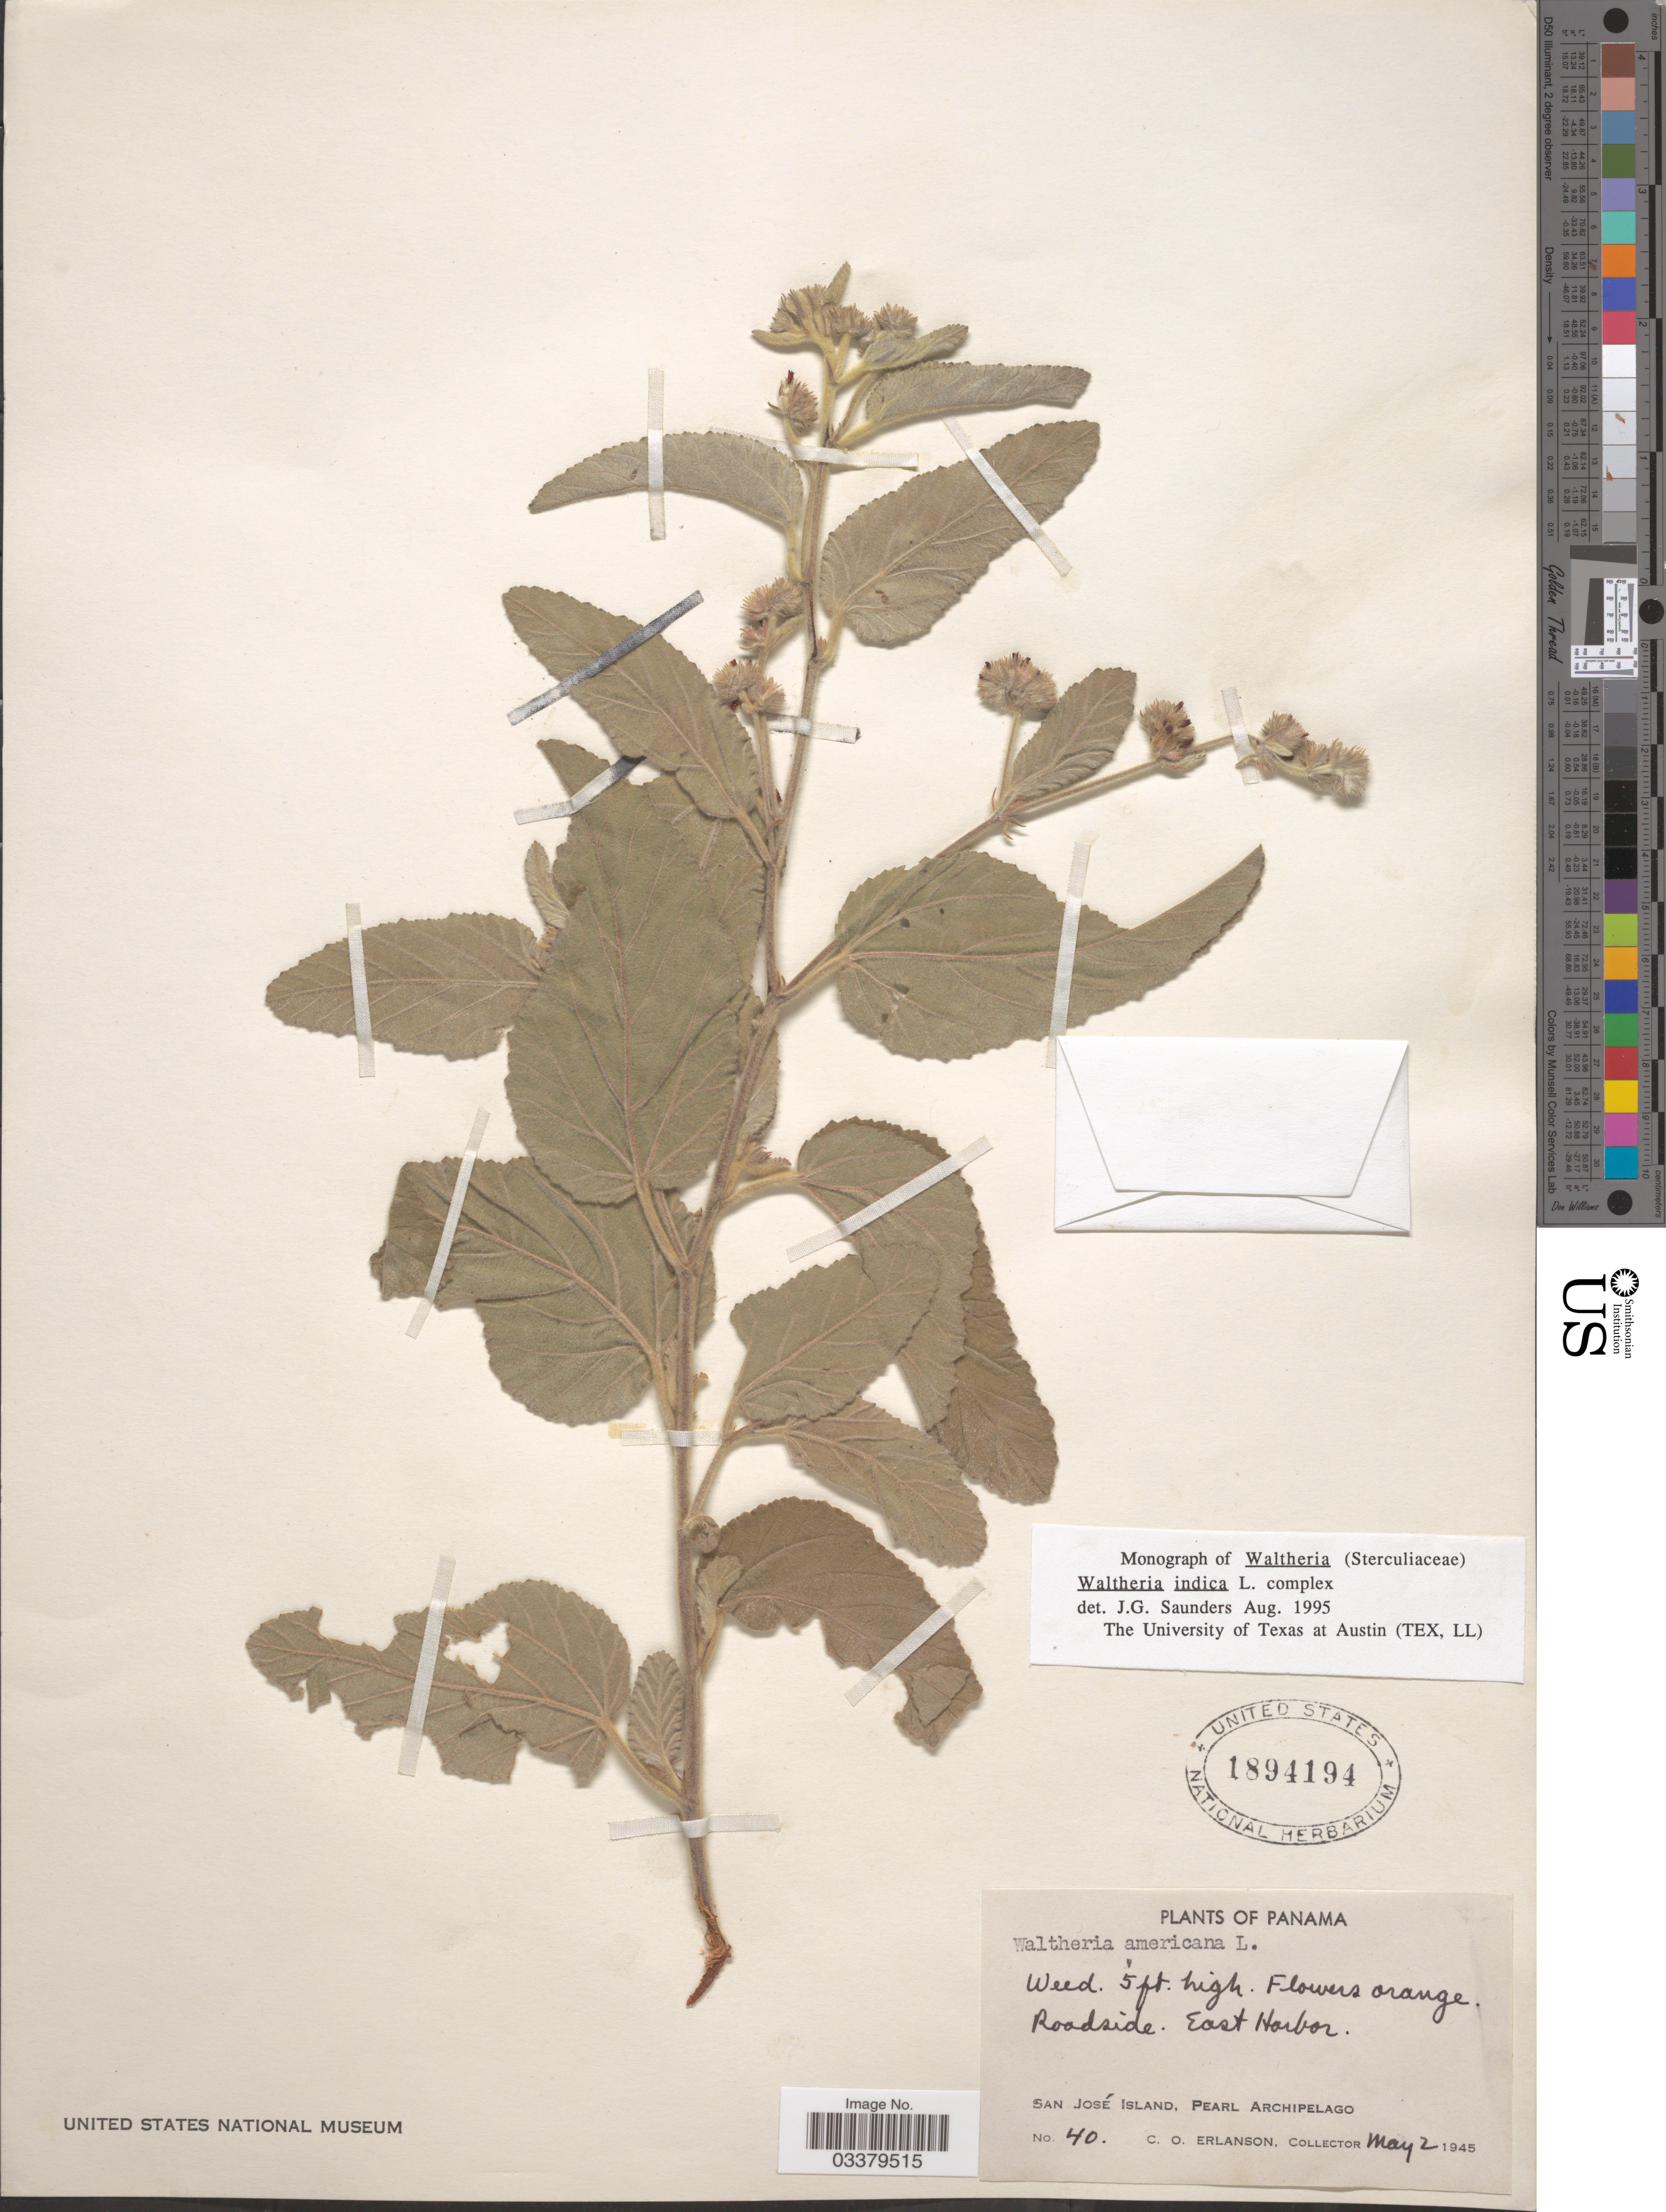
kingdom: Plantae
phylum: Tracheophyta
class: Magnoliopsida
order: Malvales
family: Malvaceae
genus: Waltheria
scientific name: Waltheria indica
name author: L.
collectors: C. O. Erlanson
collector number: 40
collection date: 1945-05-02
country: Panama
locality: Roadside. East Harbor. San José Island, Pearl Archipelago.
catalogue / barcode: US 1894194